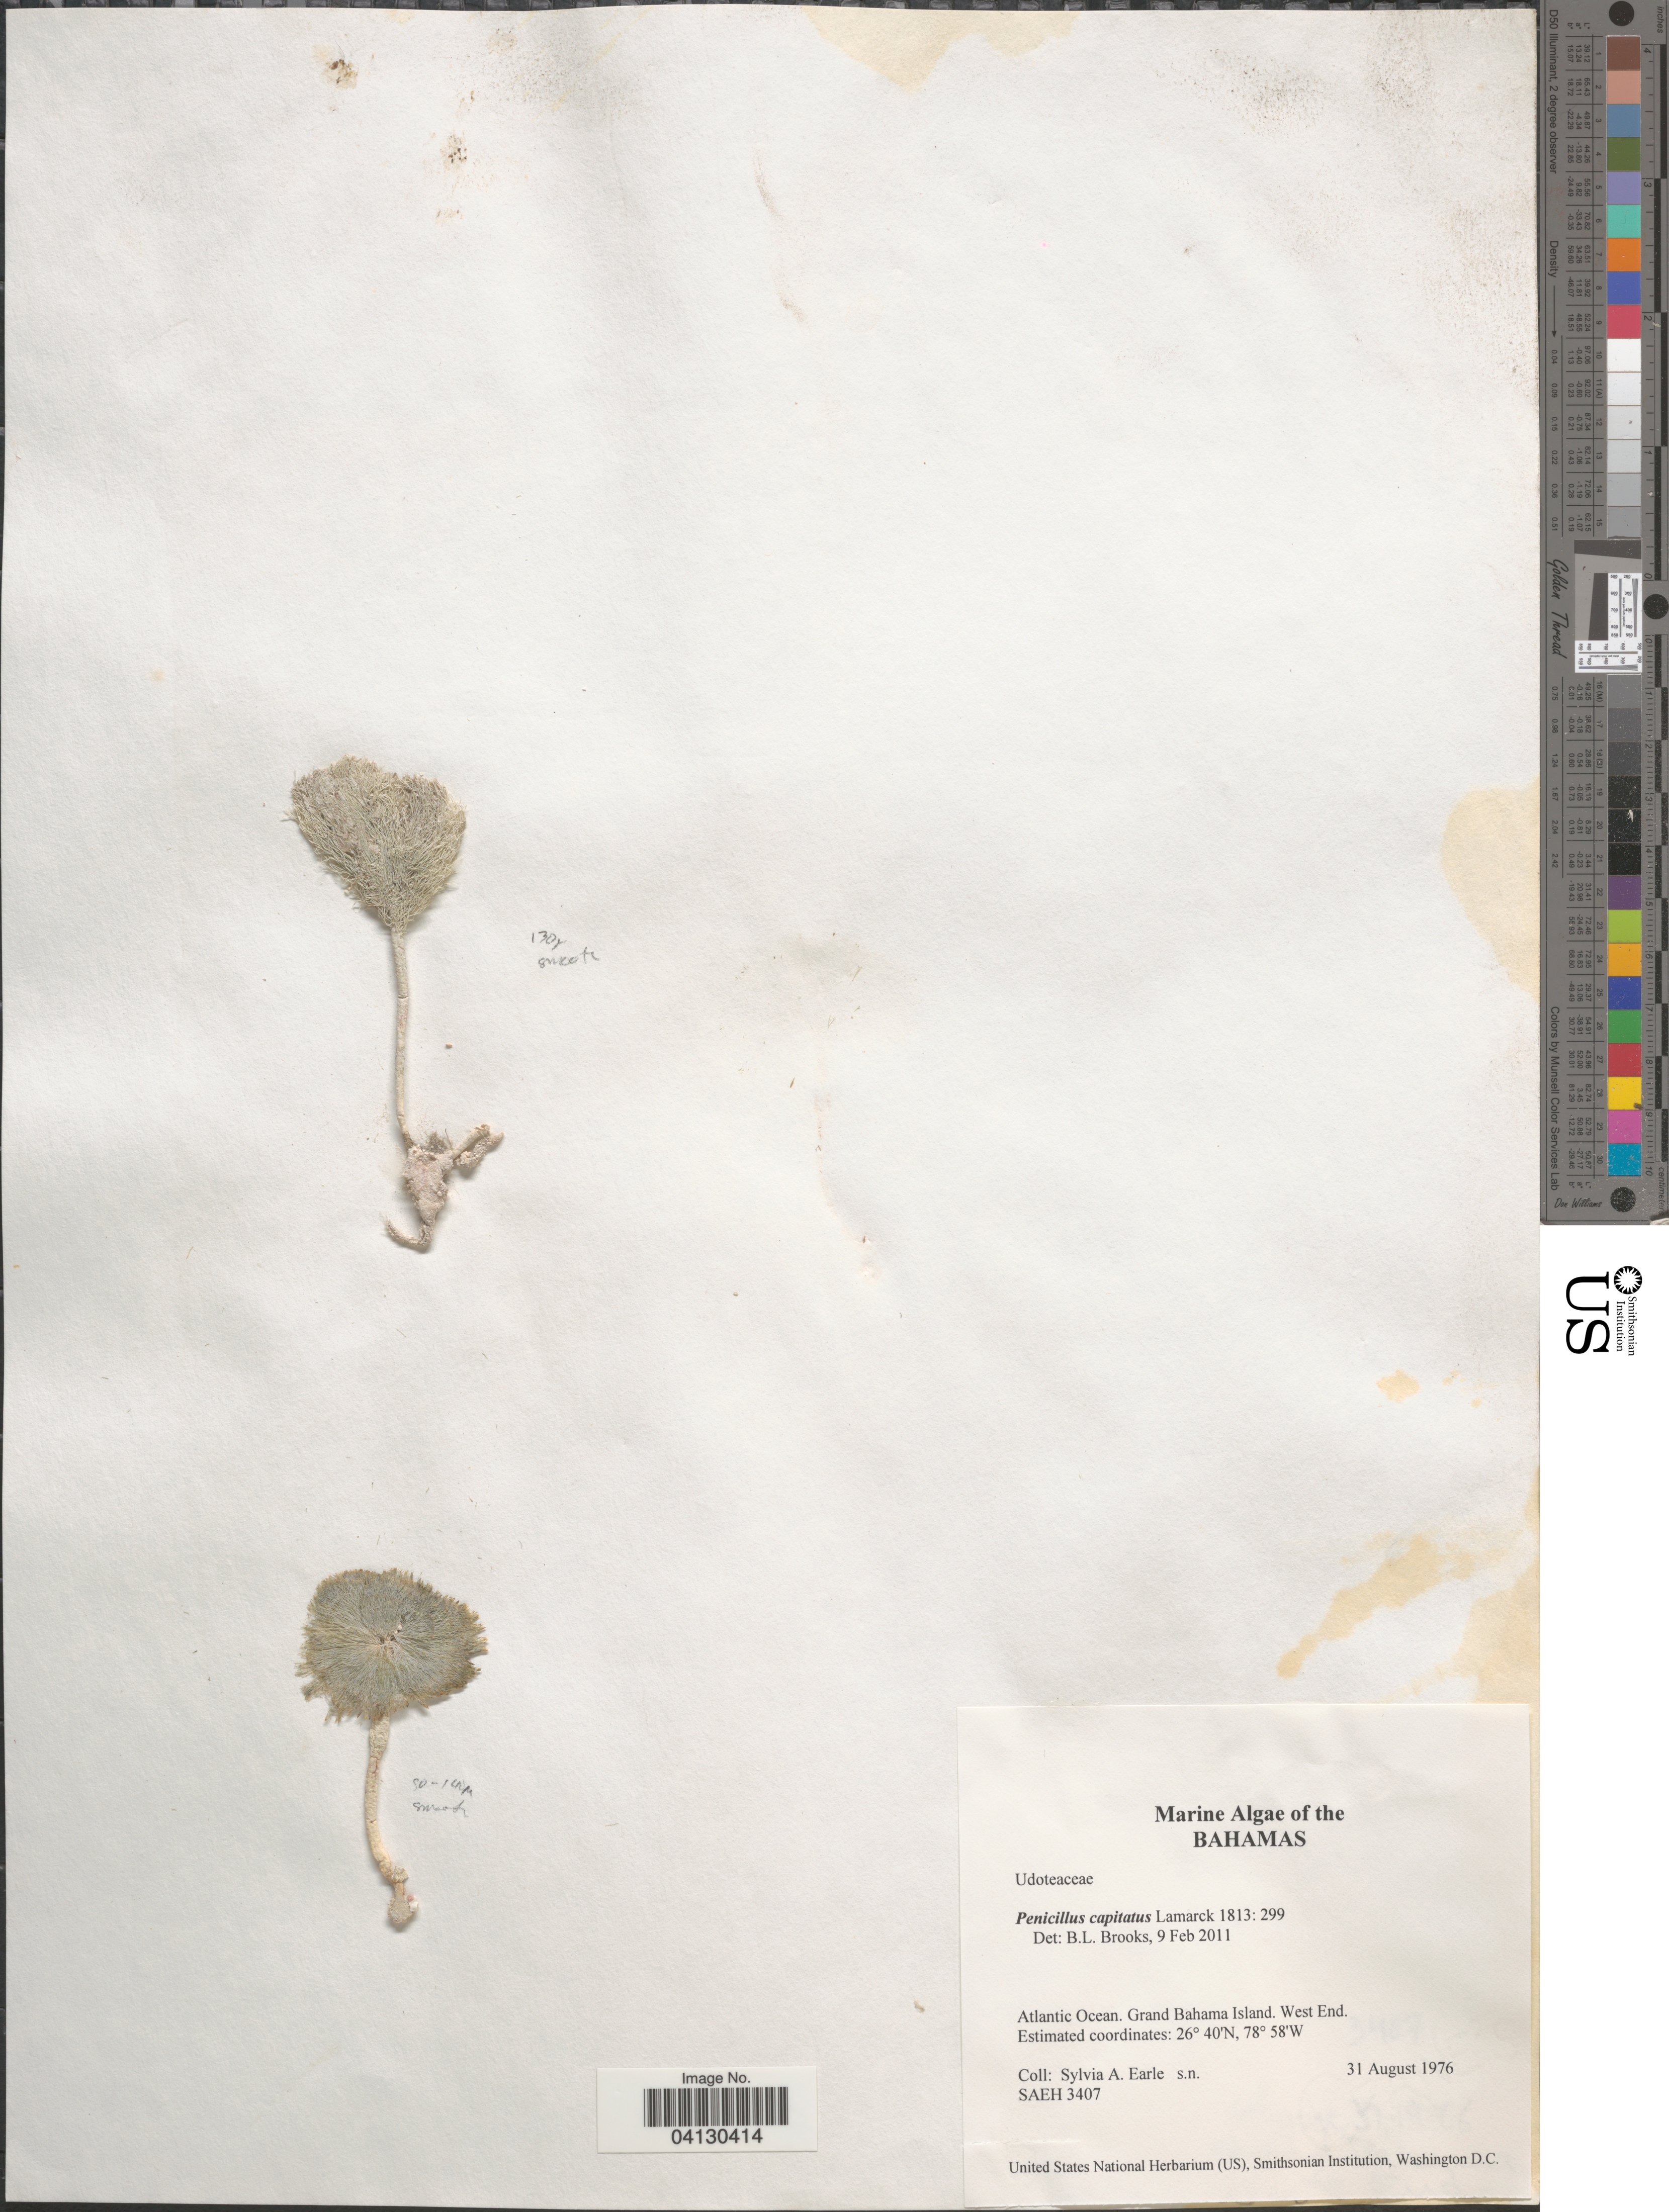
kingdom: Plantae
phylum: Chlorophyta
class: Ulvophyceae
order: Bryopsidales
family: Udoteaceae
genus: Penicillus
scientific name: Penicillus capitatus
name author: Lam.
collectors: S. A. Earle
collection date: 1976-08-31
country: Bahamas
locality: Atlantic Ocean. Grand Bahama Island. West End.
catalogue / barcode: US 329000